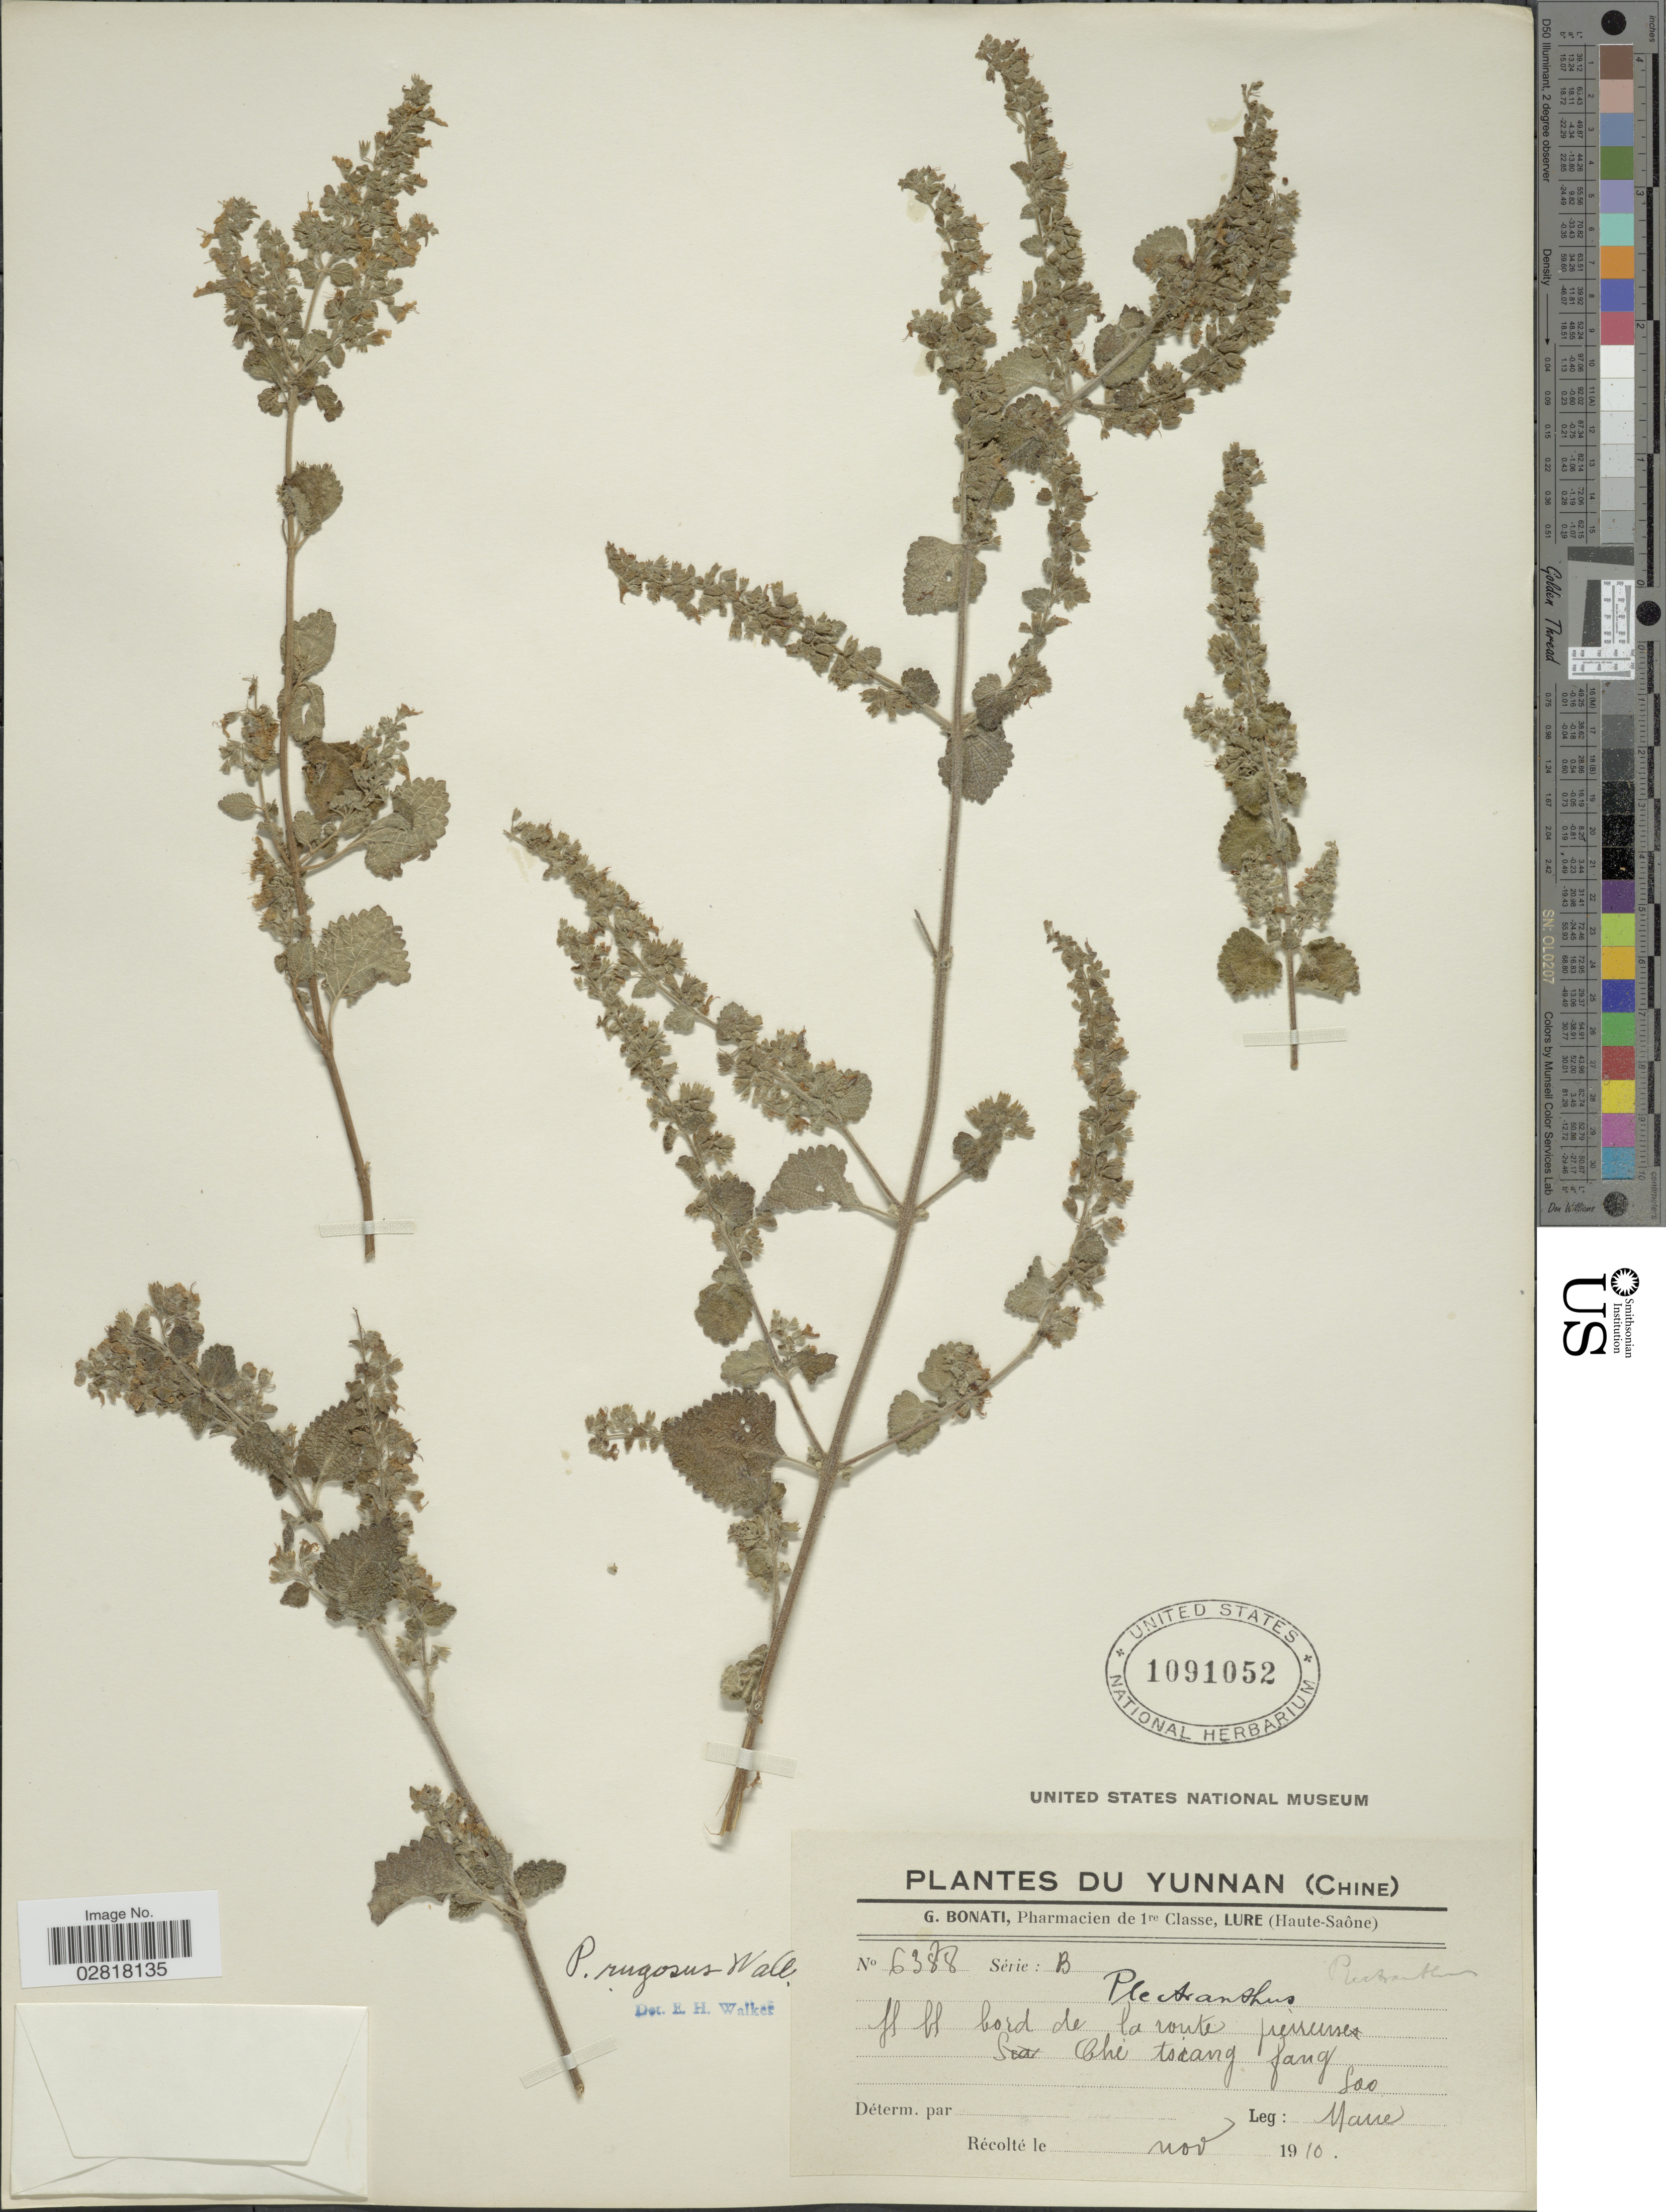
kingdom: Plantae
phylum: Tracheophyta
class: Magnoliopsida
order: Lamiales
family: Lamiaceae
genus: Plectranthus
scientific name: Plectranthus rugosus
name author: Wall. ex Benth.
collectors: Maire, --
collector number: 6388B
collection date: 1910-11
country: China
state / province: Yunnan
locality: Bord de la route freireense [interpreted] Ché [interpreted] tsiang fang, Sao.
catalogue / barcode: US 1091052